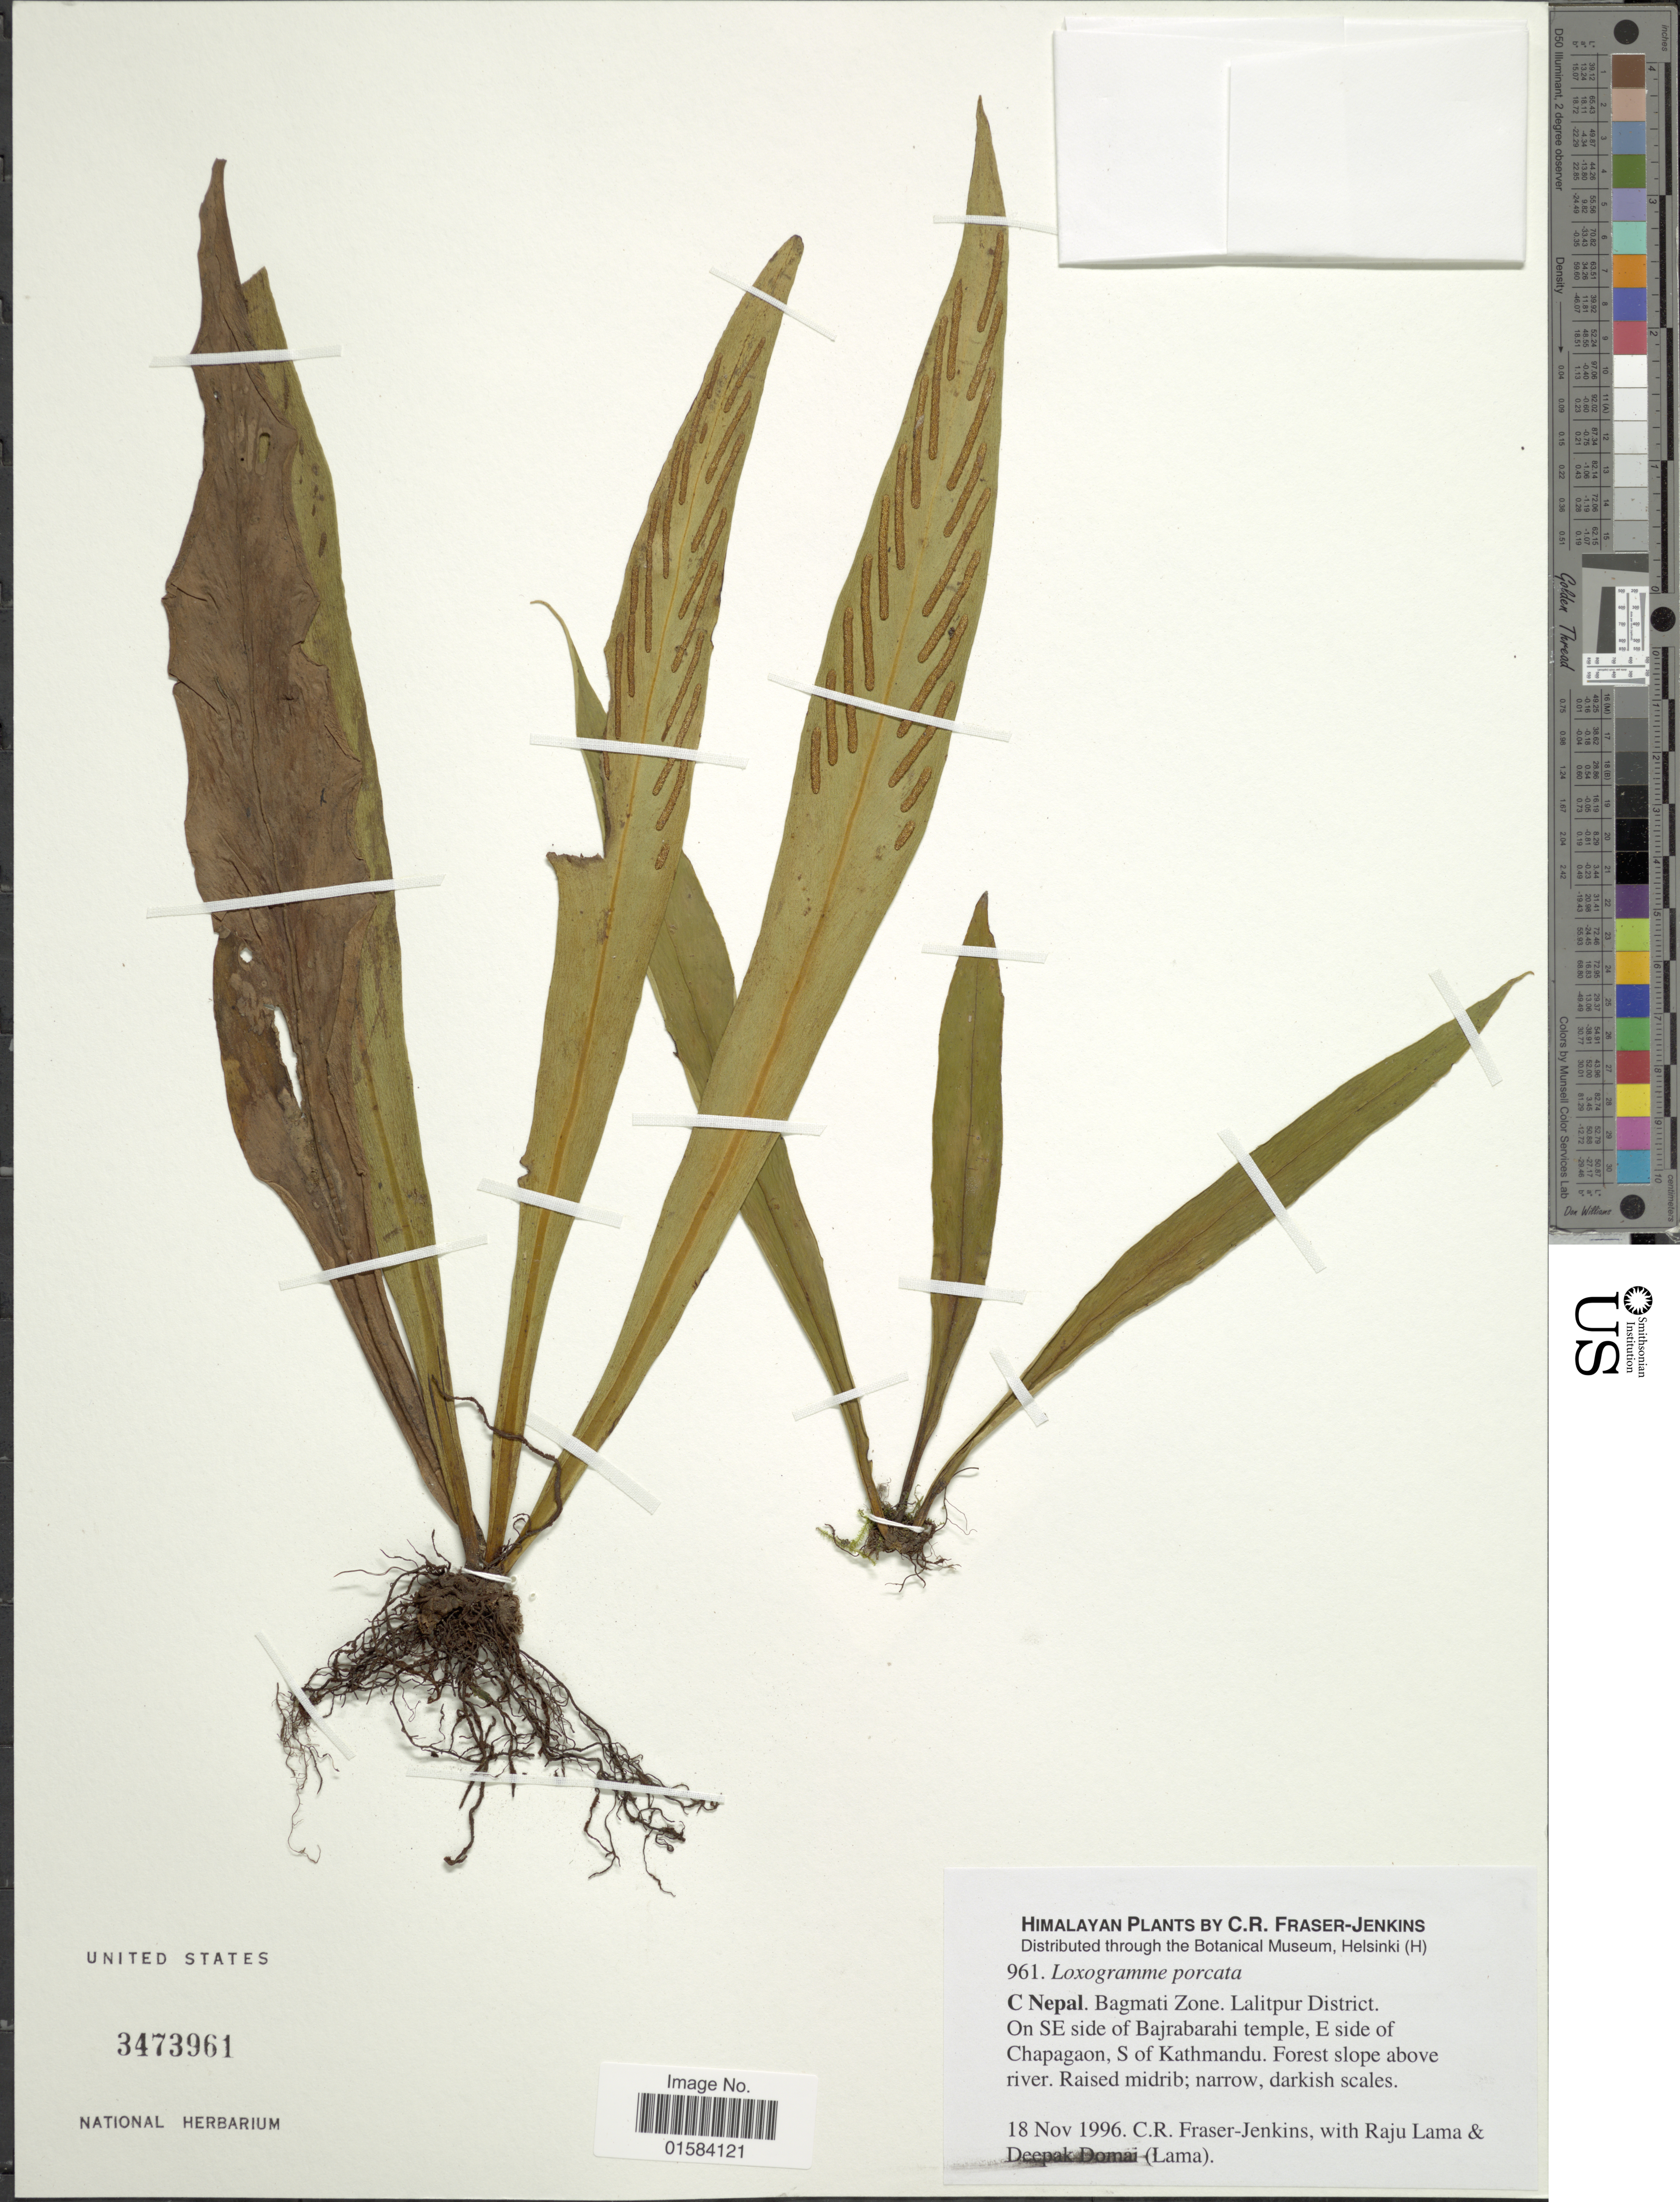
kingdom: Plantae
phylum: Tracheophyta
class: Polypodiopsida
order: Polypodiales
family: Polypodiaceae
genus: Loxogramme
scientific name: Loxogramme porcata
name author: M.G. Price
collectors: C. R. Fraser-Jenkins, R. Lama & D. Domai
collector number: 961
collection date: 1996-11-18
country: Nepal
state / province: Bagmati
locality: Himalayan, C Nepal. Bagmati Zone. Lalitpur District, On SE side of Bajrabarahi temple, E side of Chapagaon, S of Kathmandu. Forest slope above river.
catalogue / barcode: US 3473961